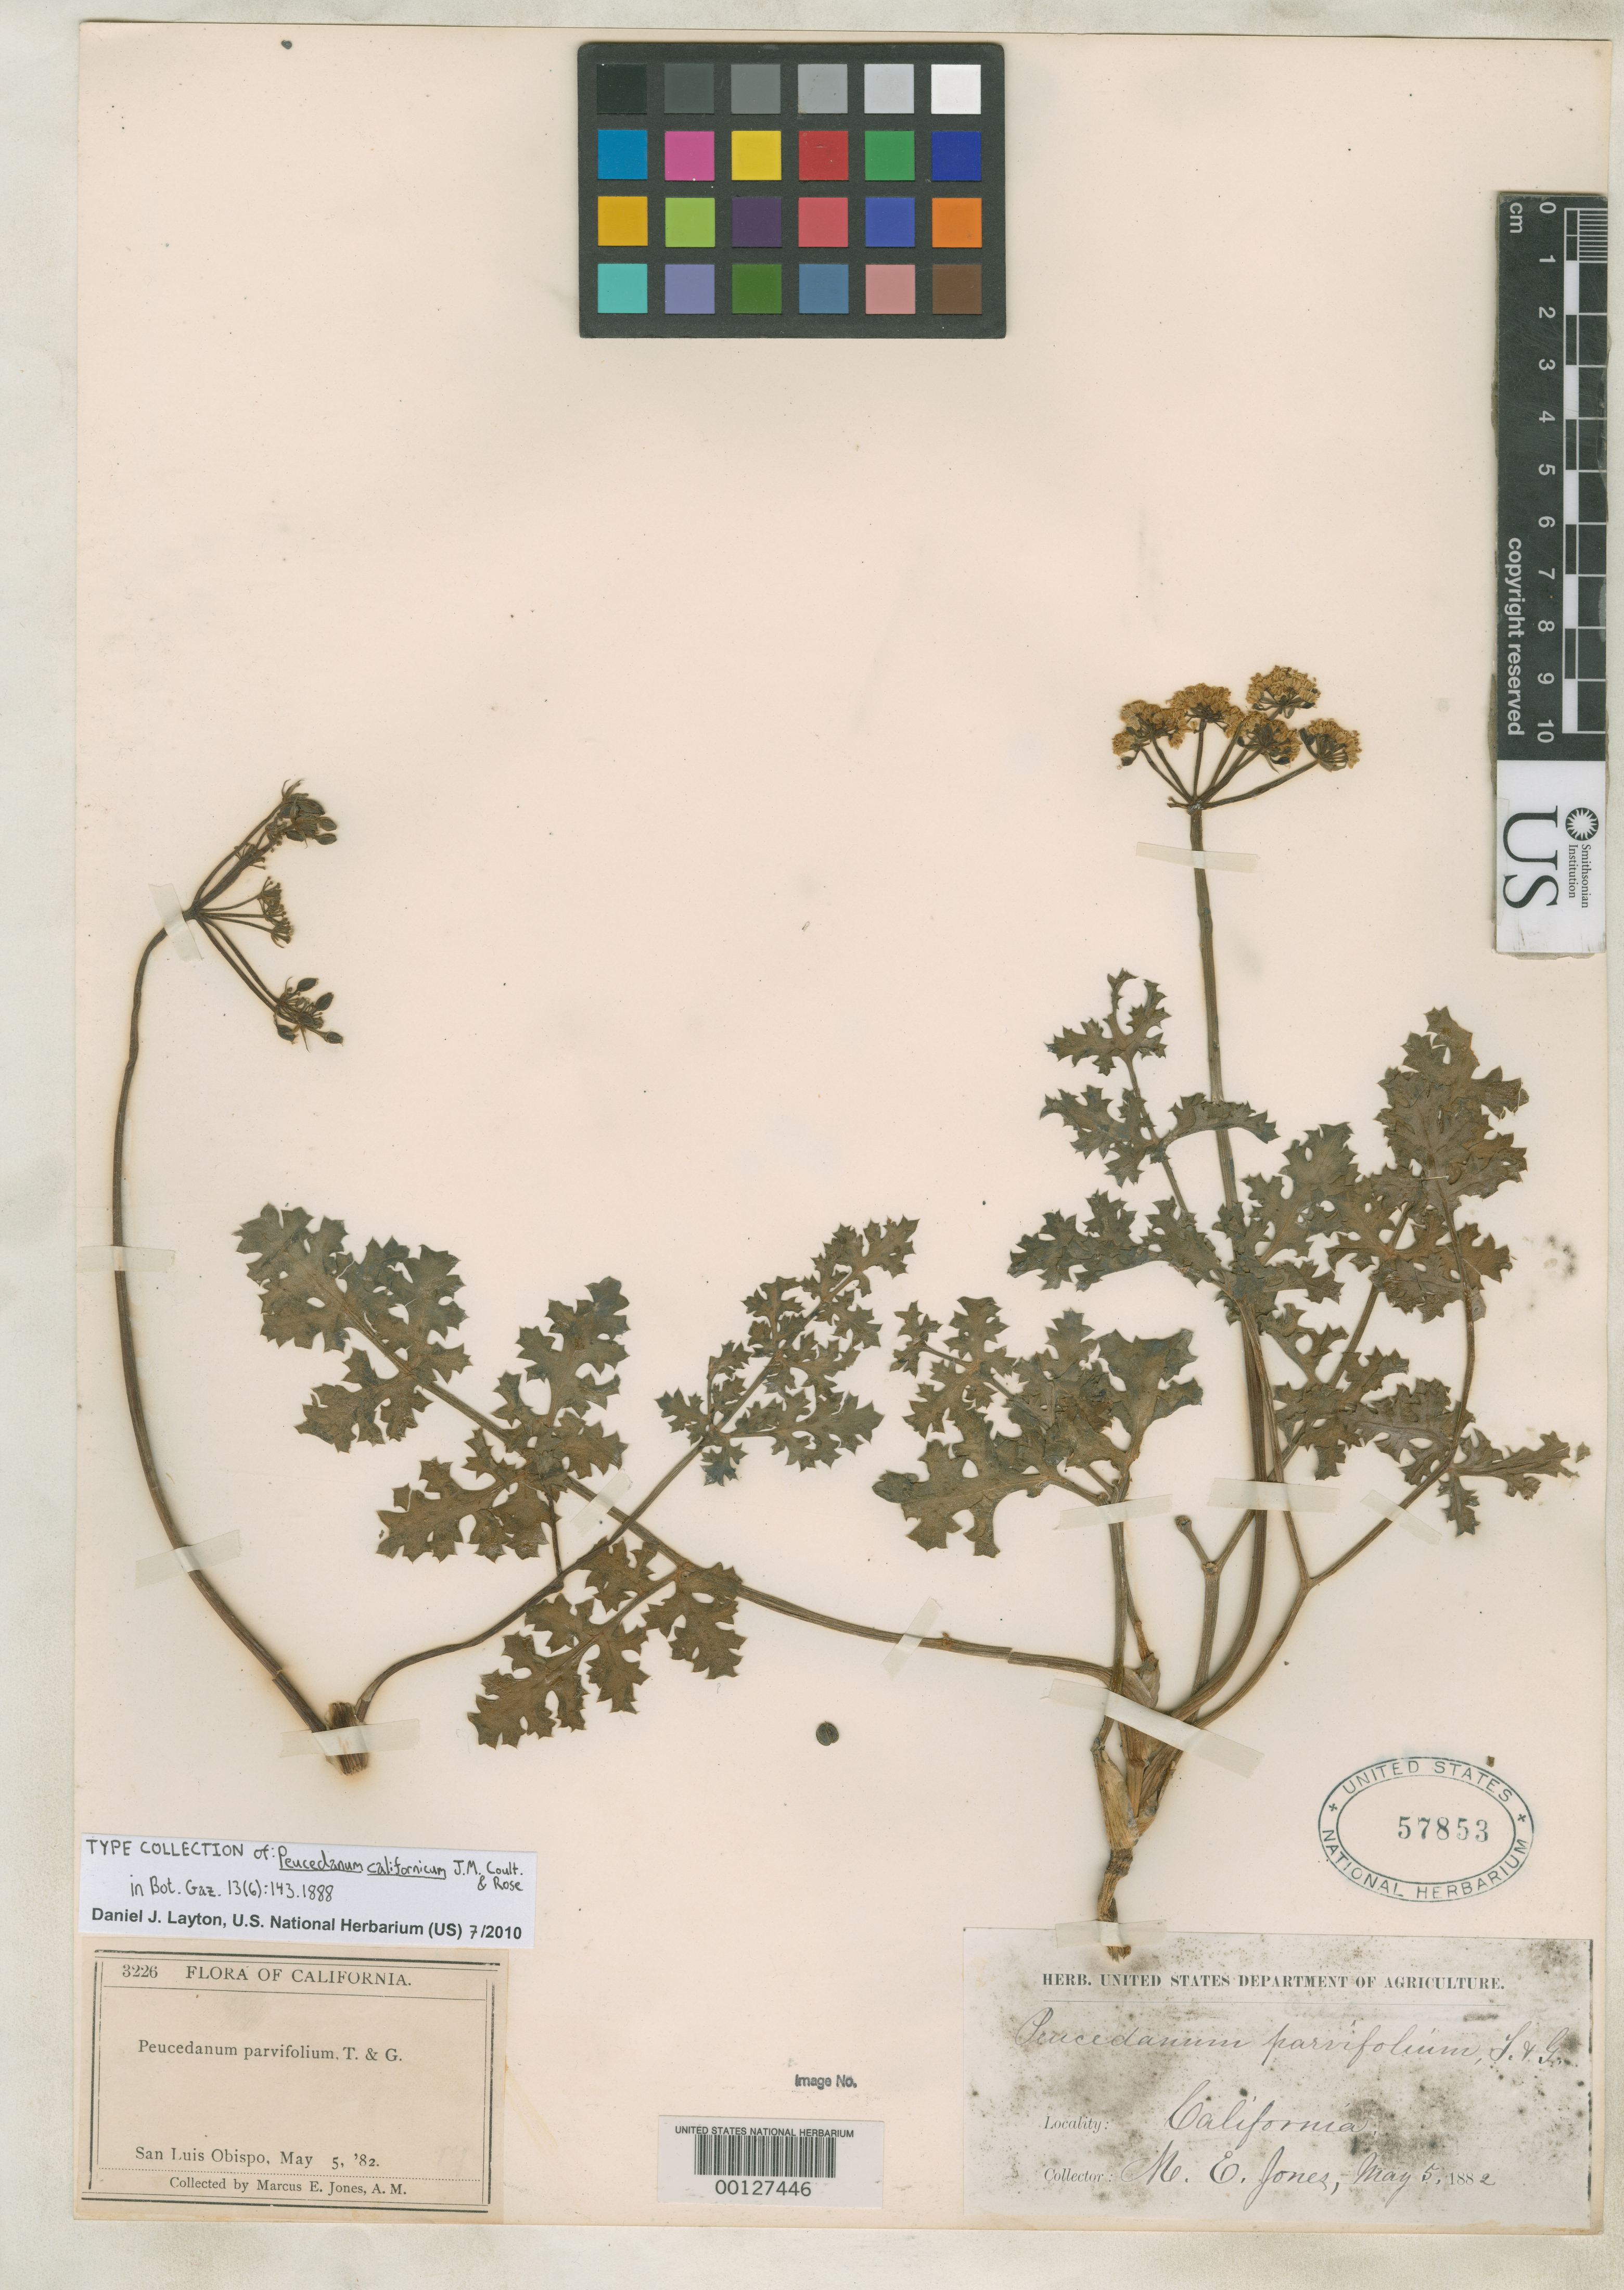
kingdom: Plantae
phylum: Tracheophyta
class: Magnoliopsida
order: Apiales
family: Apiaceae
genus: Peucedanum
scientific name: Peucedanum californicum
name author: J.M. Coult. & Rose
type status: Type Collection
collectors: M. E. Jones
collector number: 3226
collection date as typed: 05 May 1882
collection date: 1882-05-05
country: United States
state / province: California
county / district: San Luis Obispo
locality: San Luis Obispo.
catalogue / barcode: US 57853